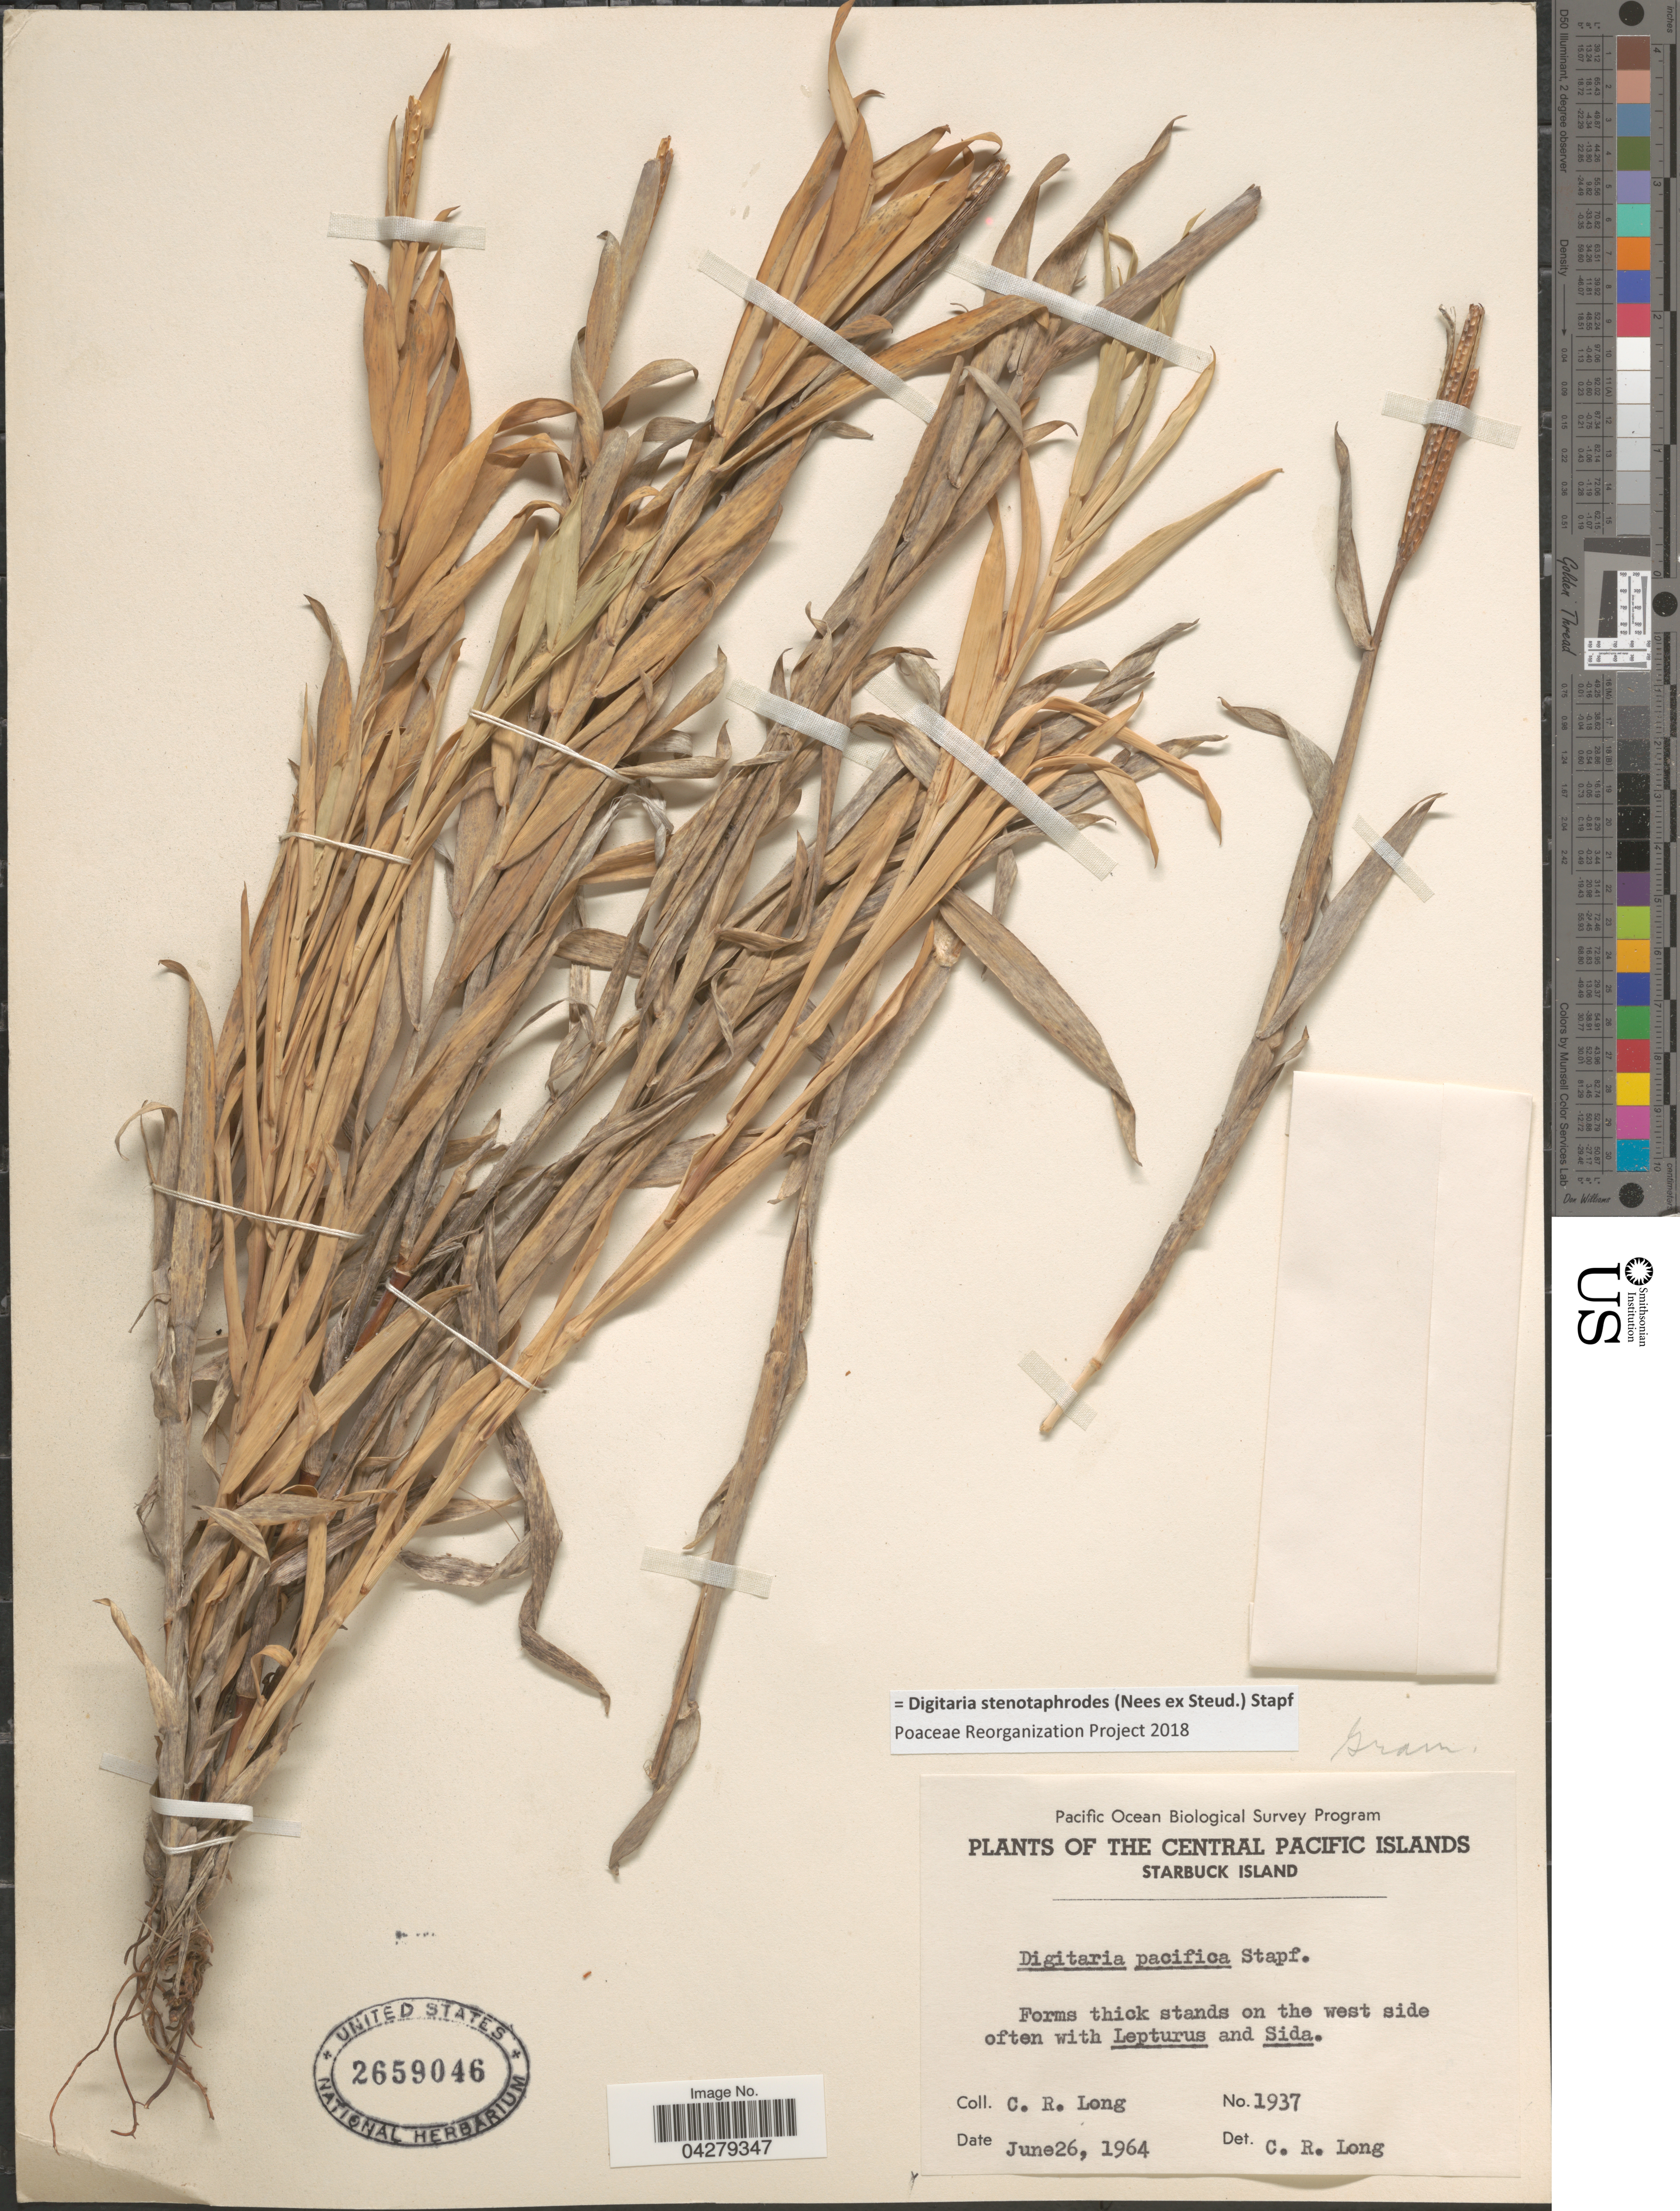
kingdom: Plantae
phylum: Tracheophyta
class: Liliopsida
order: Poales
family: Poaceae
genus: Digitaria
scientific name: Digitaria stenotaphrodes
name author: (Steud.) Stapf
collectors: C. R. Long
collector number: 1937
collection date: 1964-06-26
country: Kiribati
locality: Pacific Ocean Biological Survey Program. The Central Pacific Islands. Starbuck Island. Forms thick stands on the west side.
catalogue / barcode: US 2659046